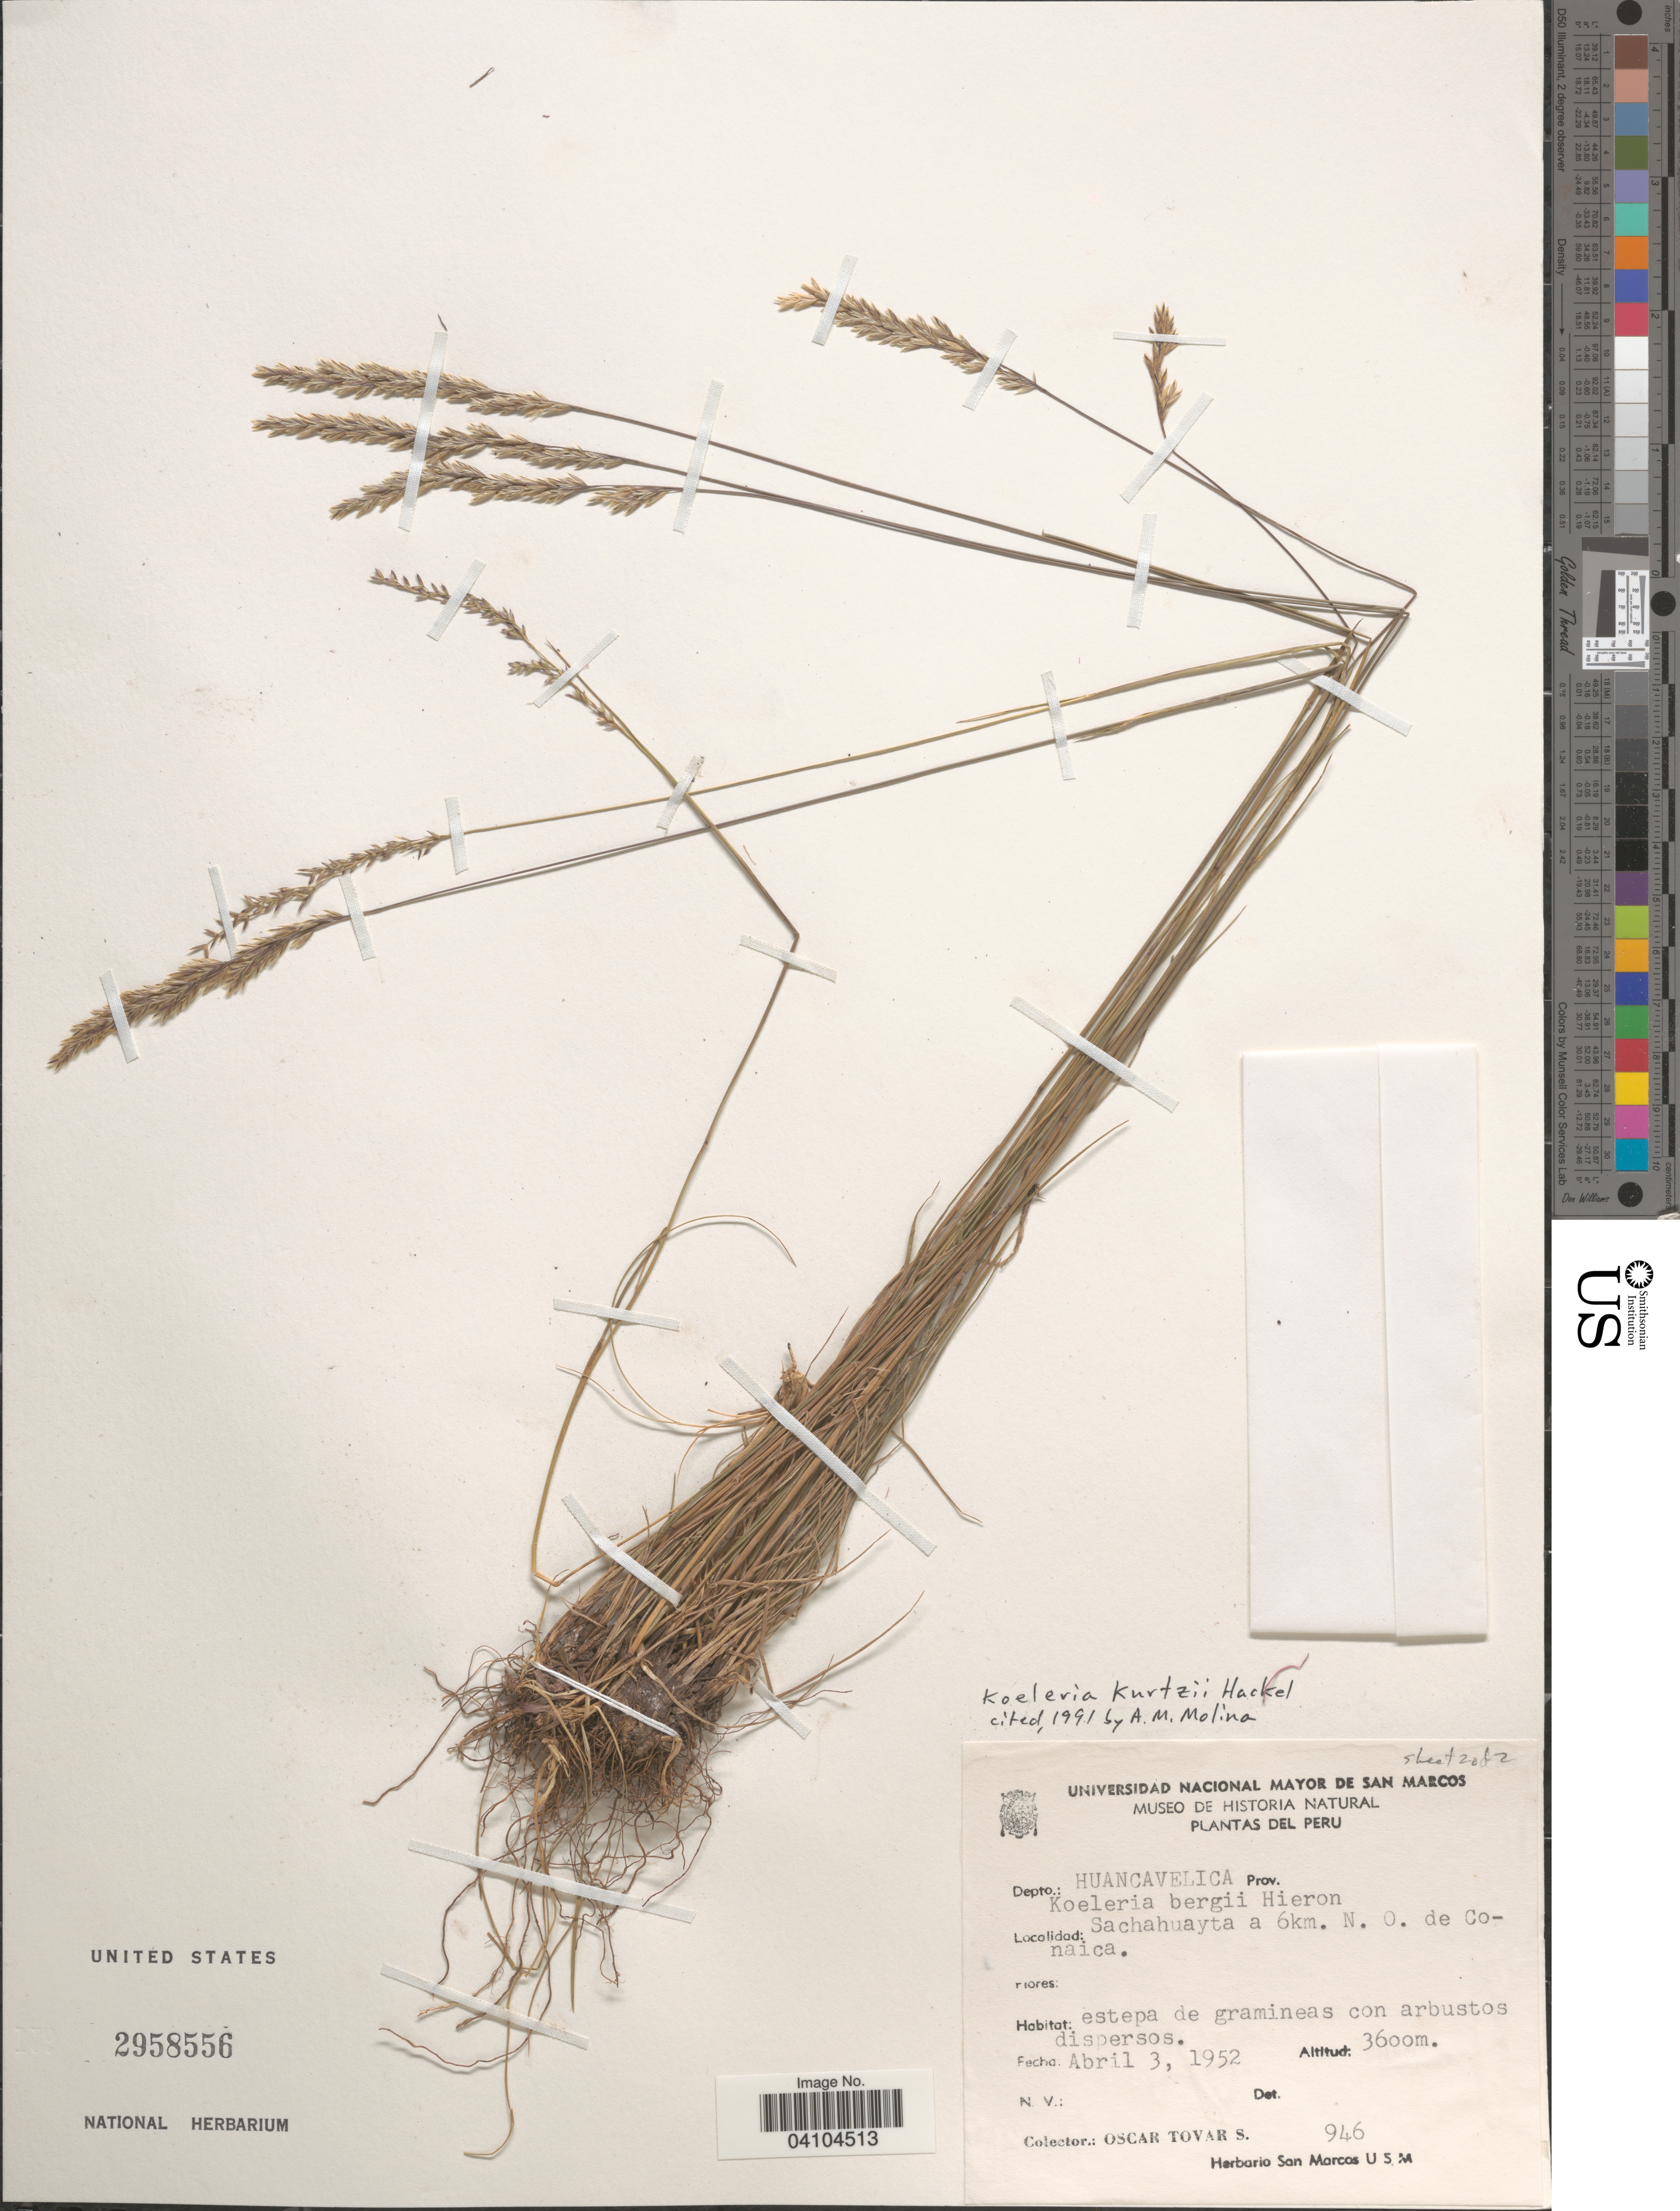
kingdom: Plantae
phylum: Tracheophyta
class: Liliopsida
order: Poales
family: Poaceae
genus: Koeleria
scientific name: Koeleria kurtzii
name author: Hack. ex Kurtz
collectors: Ó. Tovar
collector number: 946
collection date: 1952-04-03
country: Peru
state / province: Huancavelica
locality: Depto.: Huancavelica. Sachahuayta a 6km. N. O. de Conaica.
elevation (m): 3600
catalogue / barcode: US 2958556